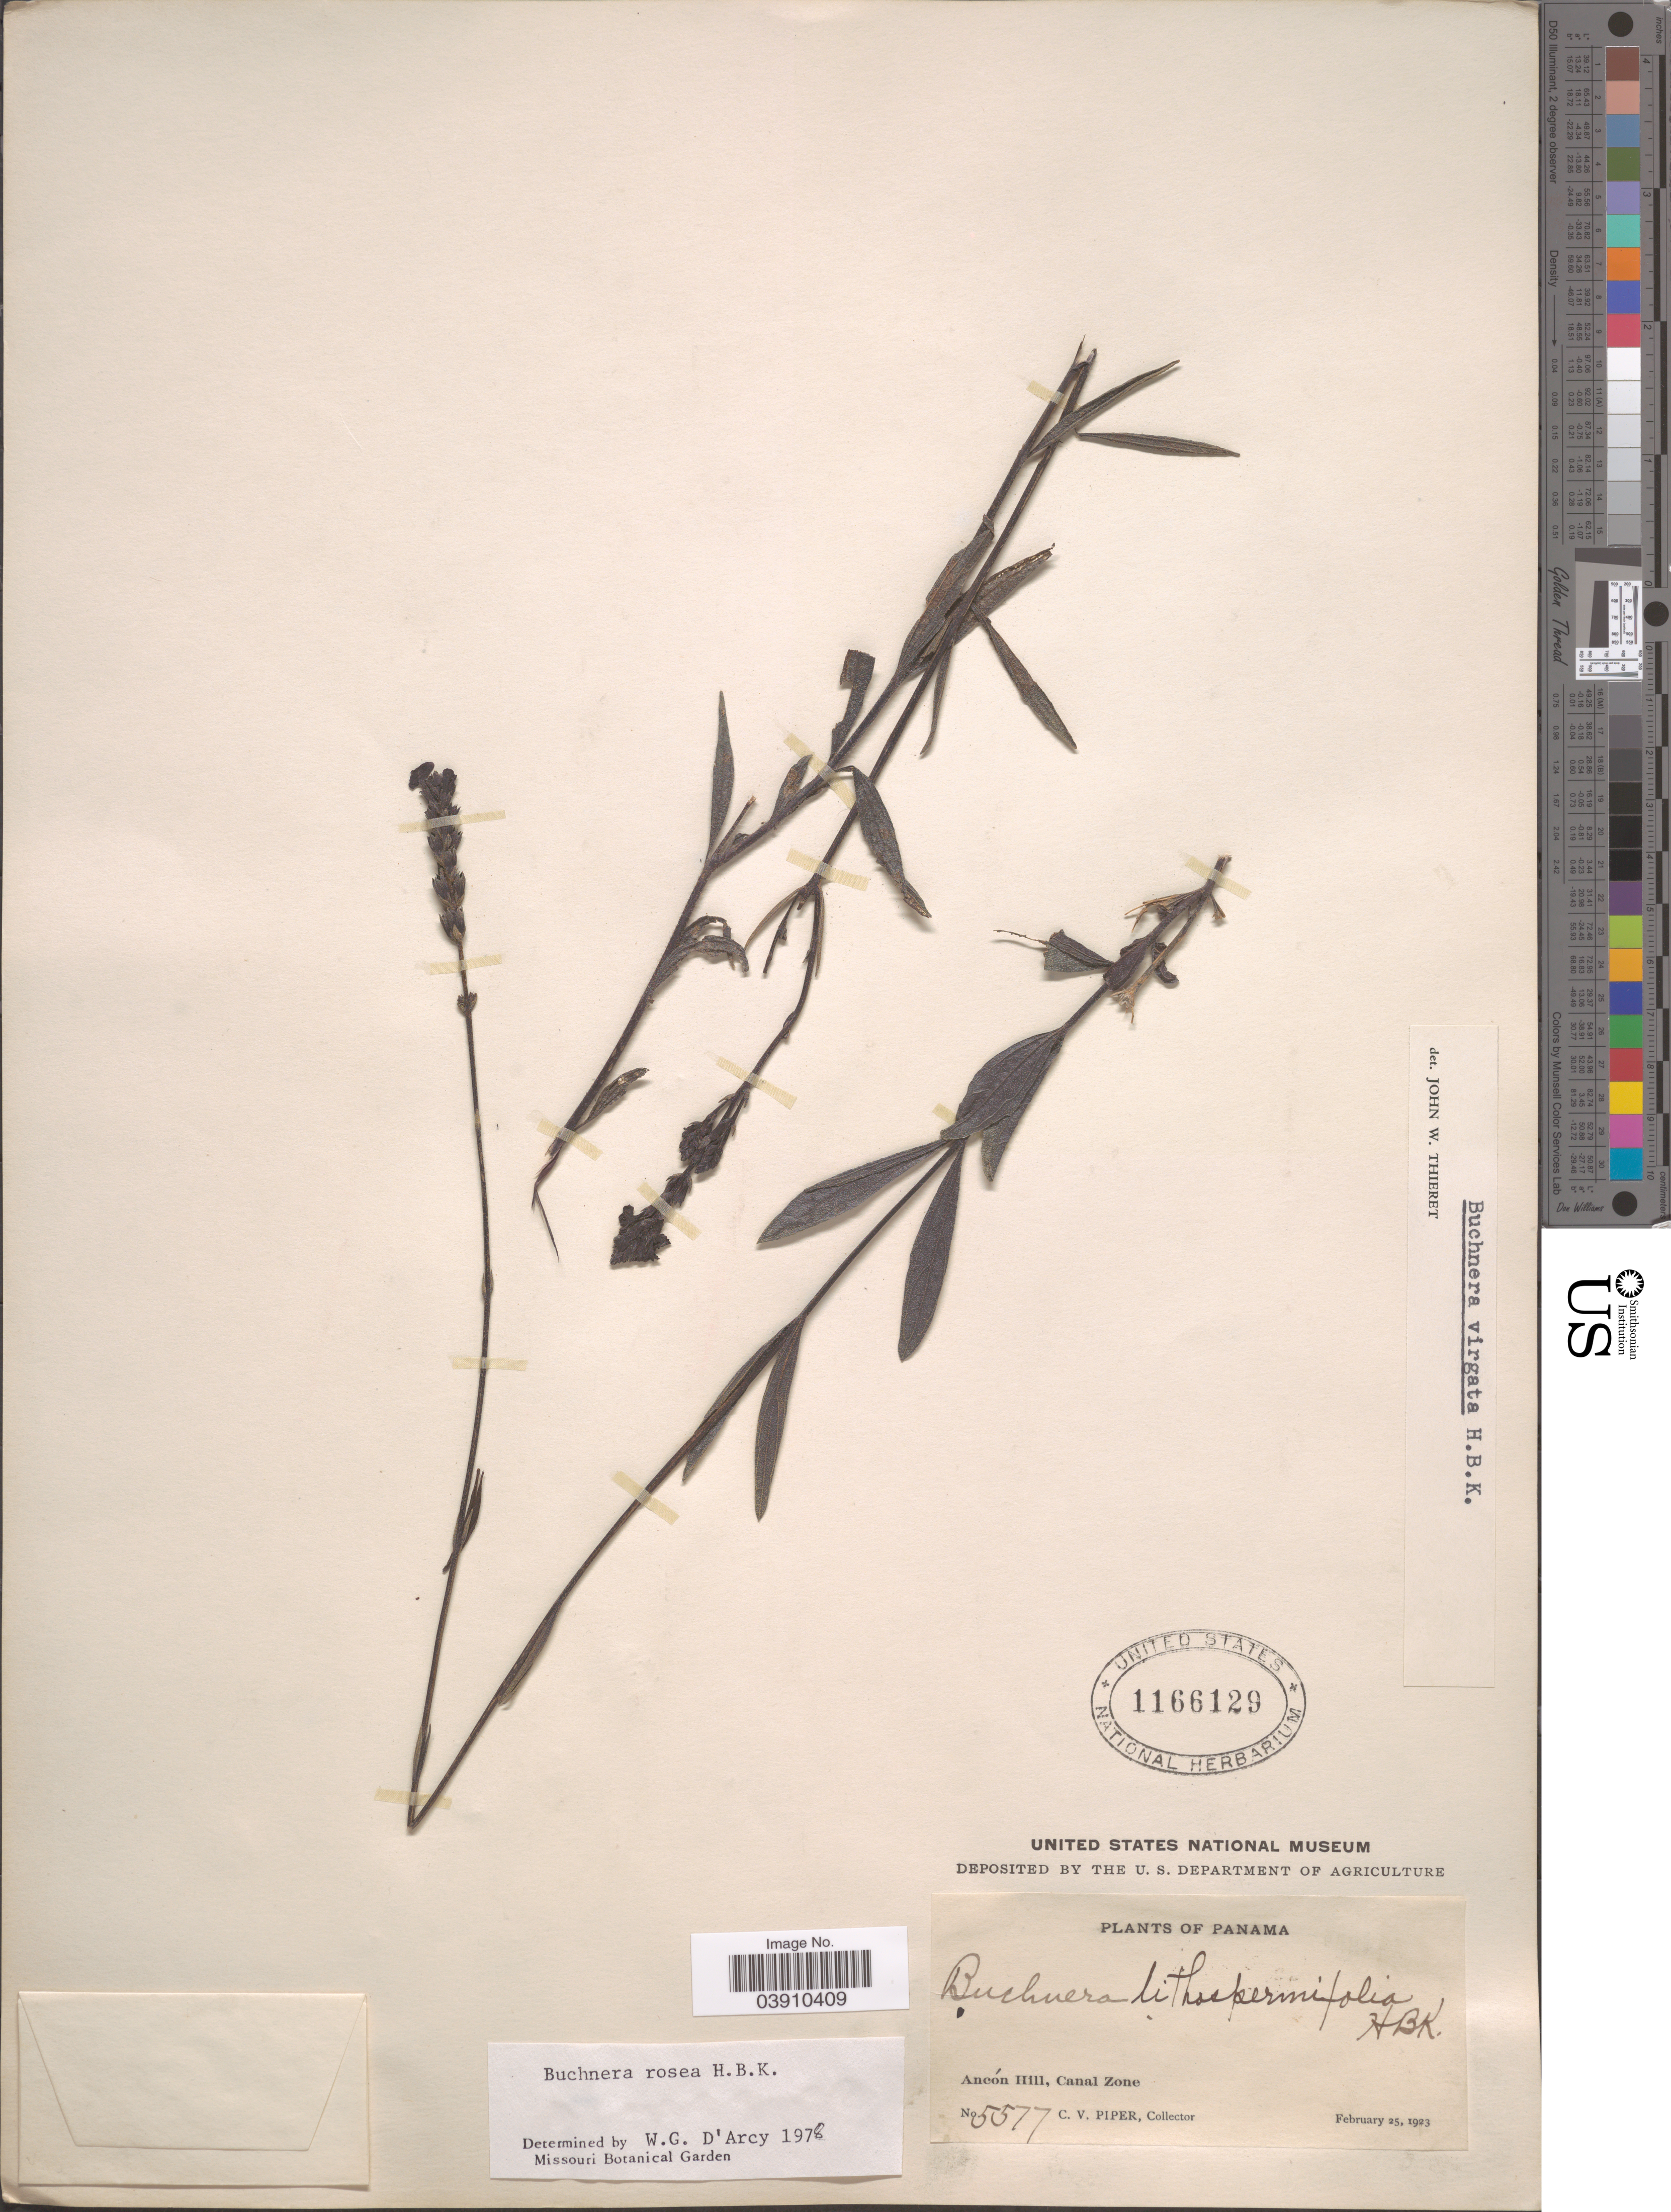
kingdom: Plantae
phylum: Tracheophyta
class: Magnoliopsida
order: Lamiales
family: Orobanchaceae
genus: Buchnera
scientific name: Buchnera rosea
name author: Kunth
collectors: C. V. Piper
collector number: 5577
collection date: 1923-02-25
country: Panama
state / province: Colón / Panamá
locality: Ancón Hill, Canal Zone.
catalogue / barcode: US 1166129